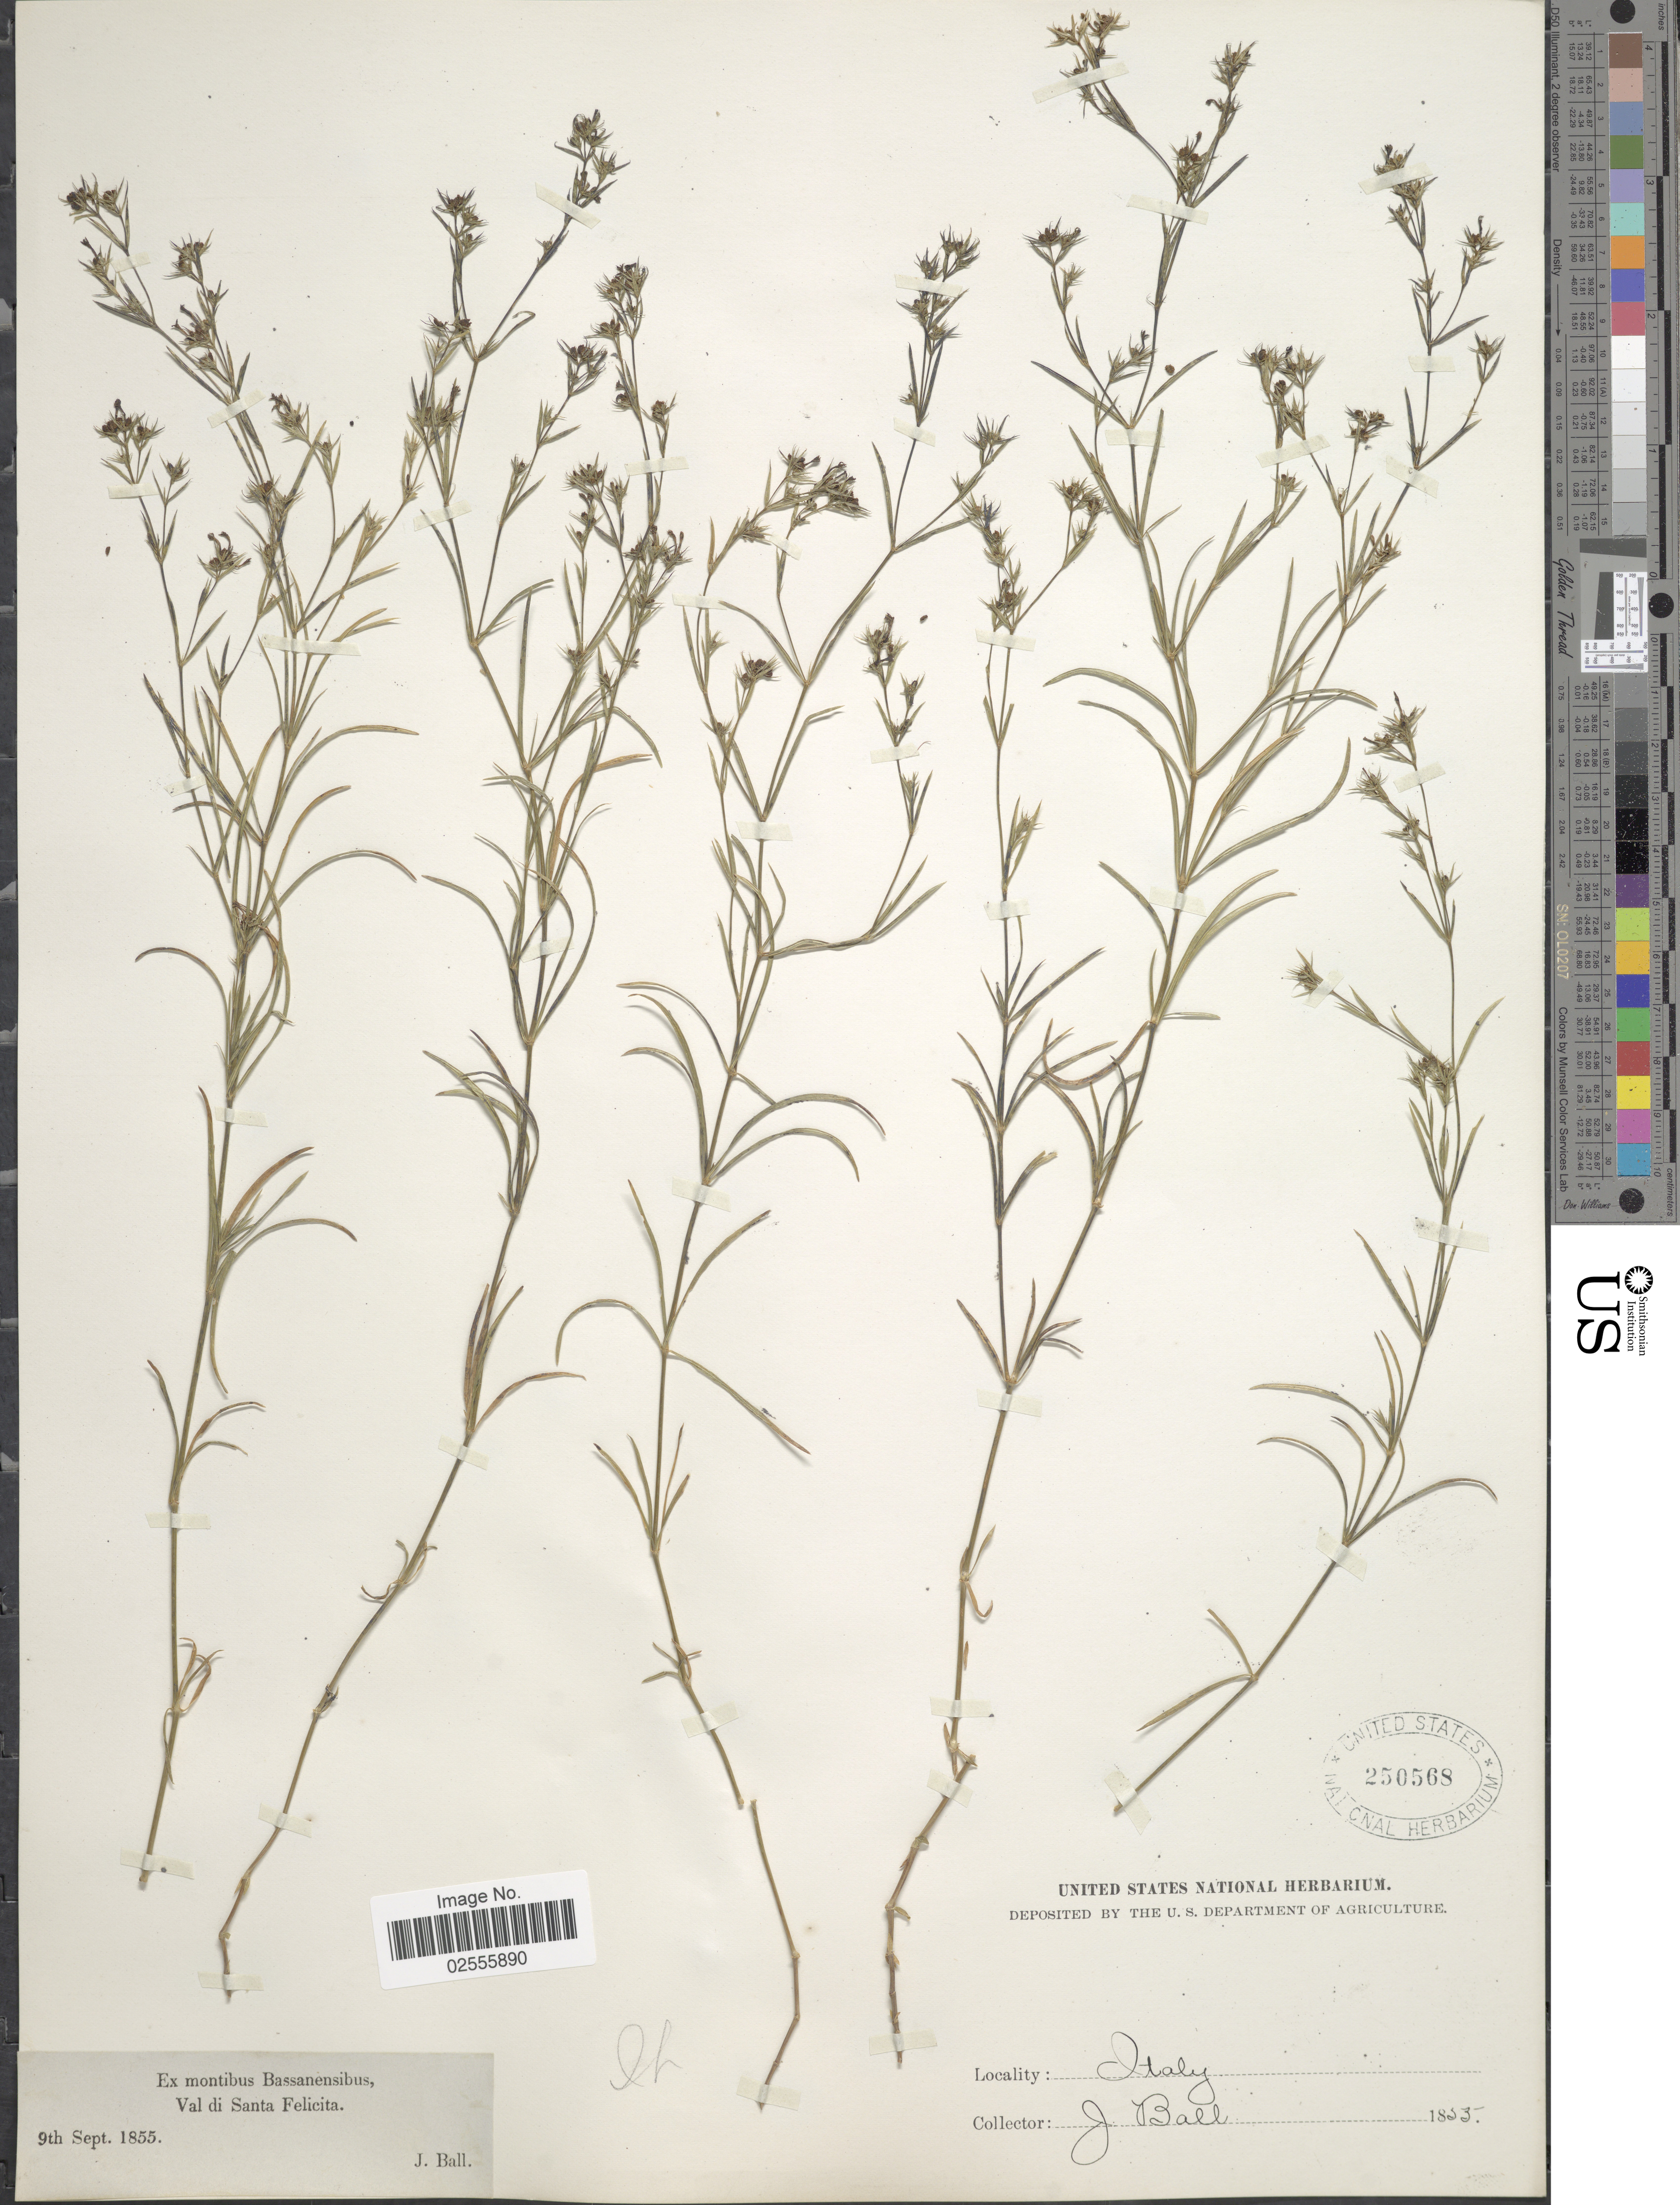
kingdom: Plantae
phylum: Tracheophyta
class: Magnoliopsida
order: Gentianales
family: Rubiaceae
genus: Asperula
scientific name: Asperula sp.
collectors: J. Ball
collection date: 1855-09-09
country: Italy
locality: Ex montibus Bassanensibus, Val di Santa Felicita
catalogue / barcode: US 250568